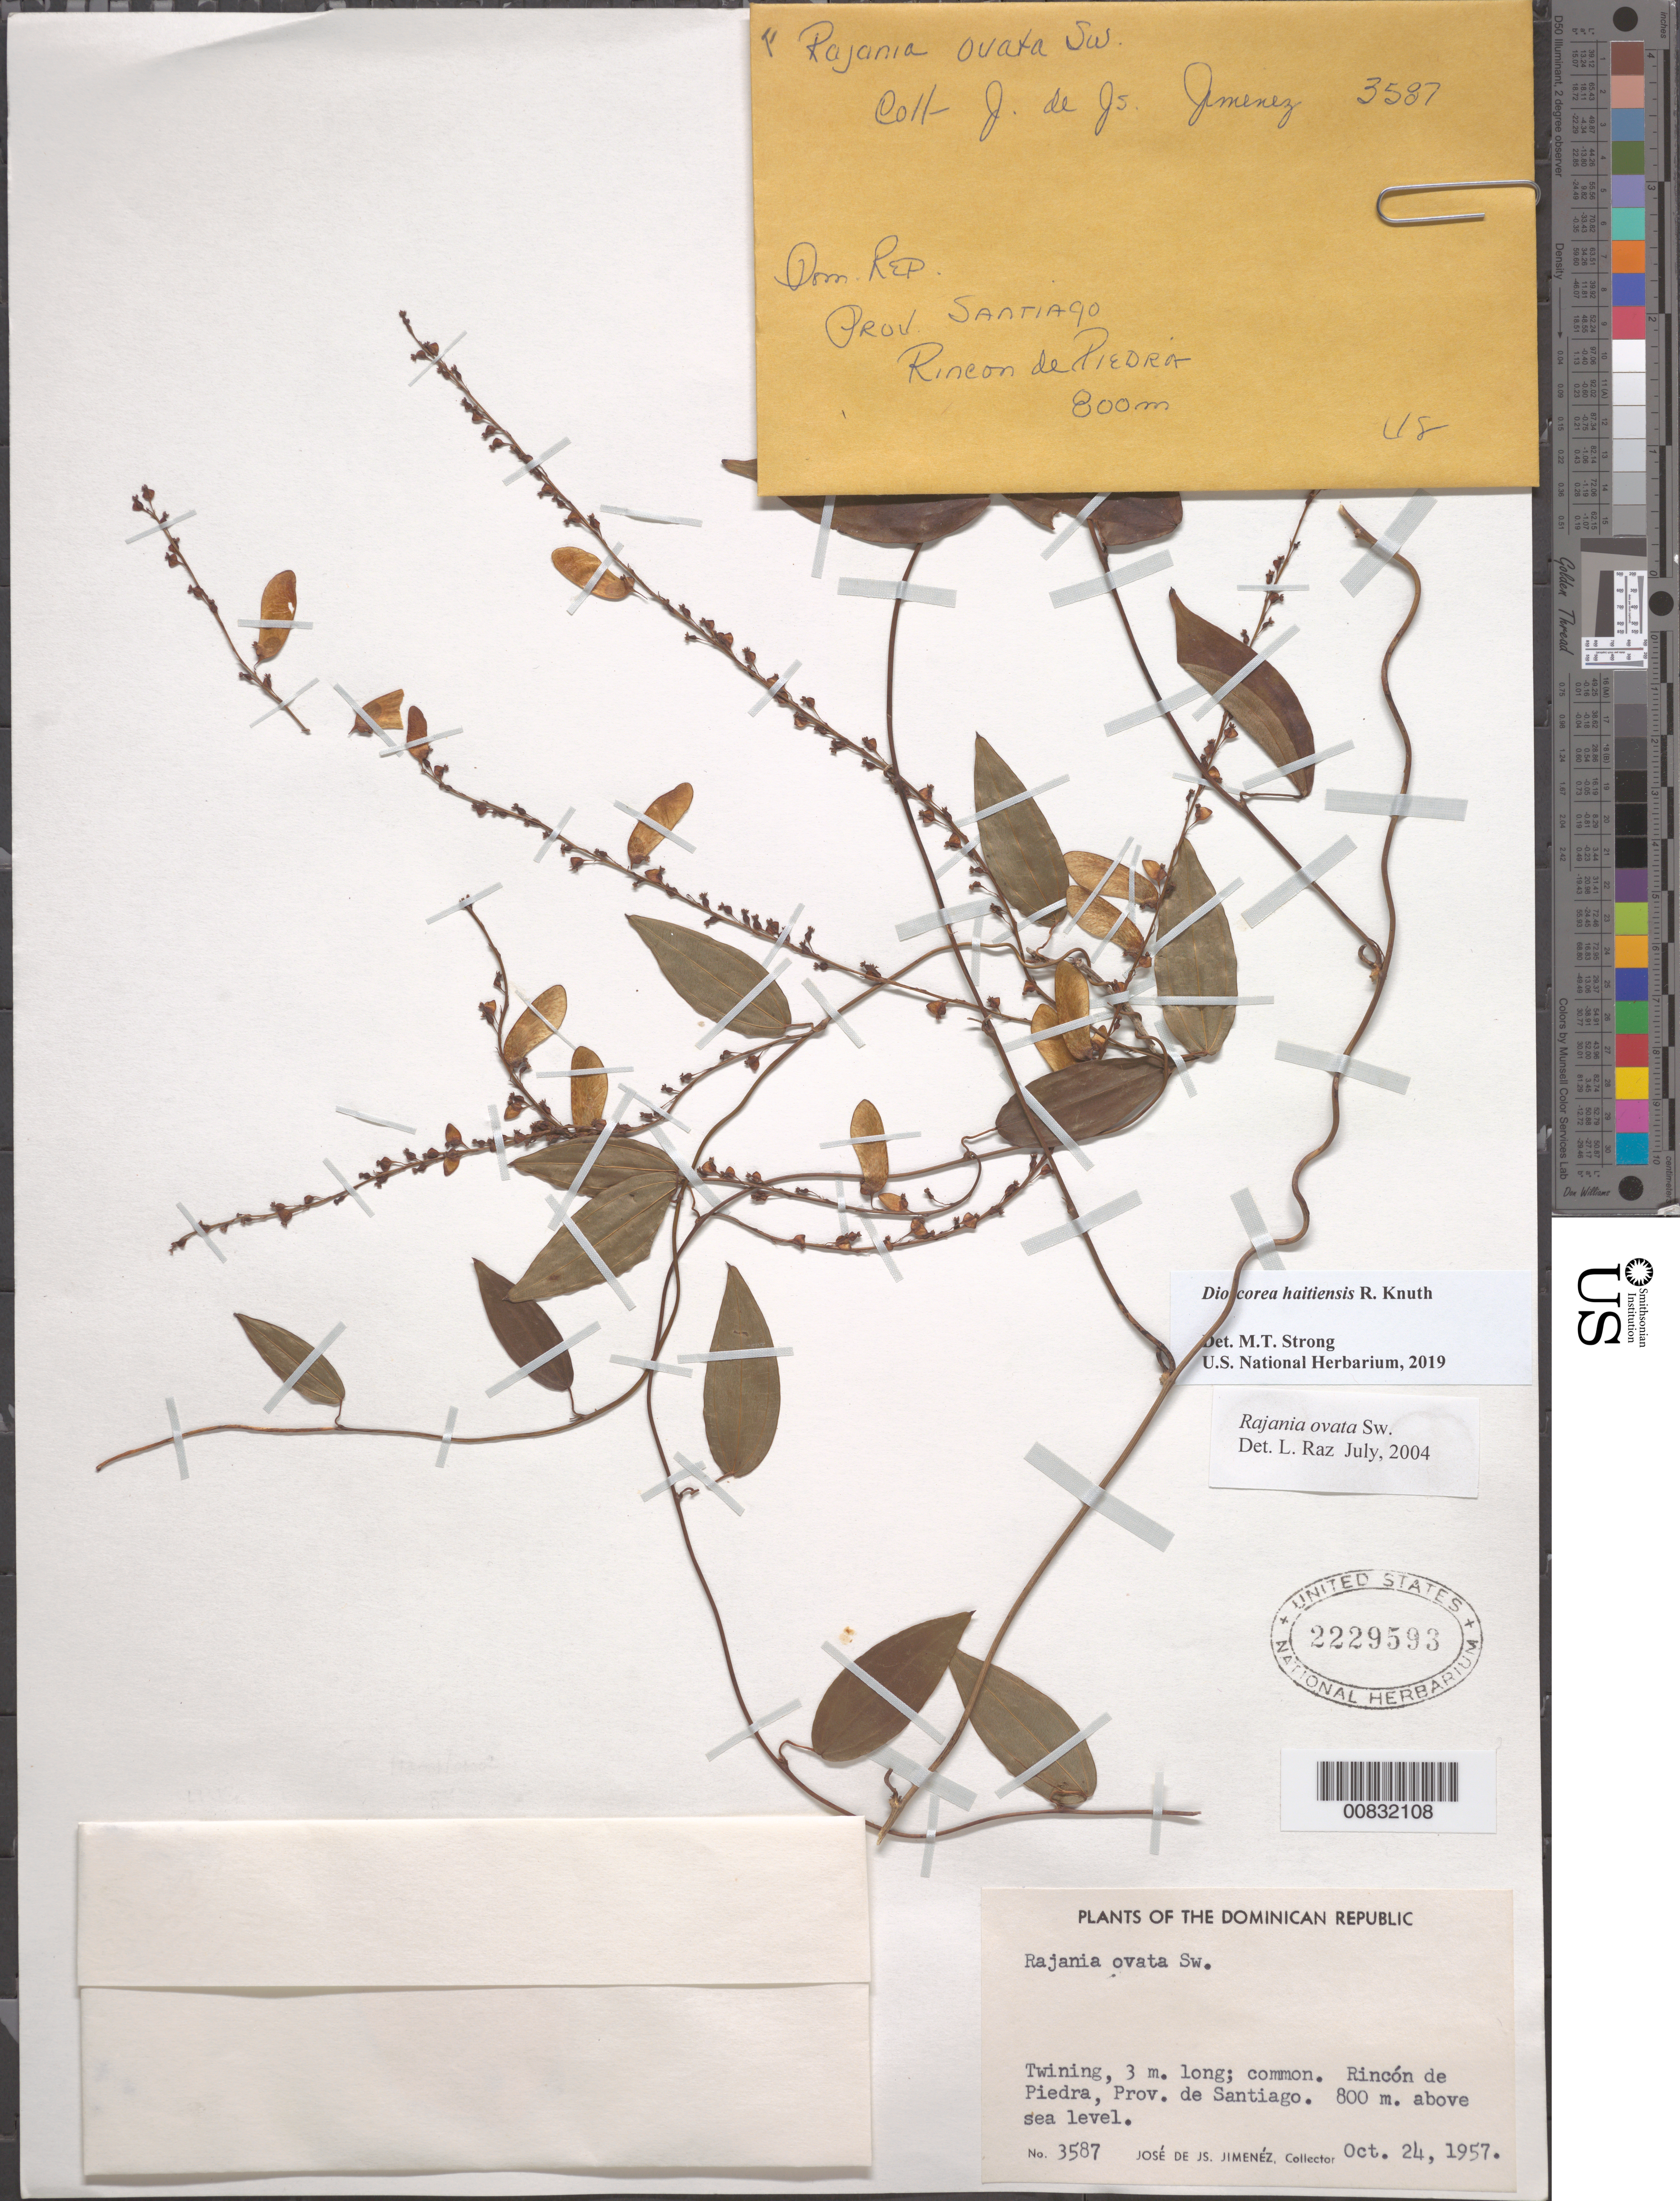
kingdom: Plantae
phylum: Tracheophyta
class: Liliopsida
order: Dioscoreales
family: Dioscoreaceae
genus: Dioscorea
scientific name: Dioscorea haitiensis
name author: R. Knuth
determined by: Strong, M. T., (US), Smithsonian Institution - National Museum of Natural History (UNITED STATES)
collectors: J. J. Jiménez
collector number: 3587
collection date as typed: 24 Oct 1957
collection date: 1957-10-24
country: Dominican Republic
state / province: Santiago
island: Hispaniola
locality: Rincón de Piedra.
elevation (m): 800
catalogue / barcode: US 2229593